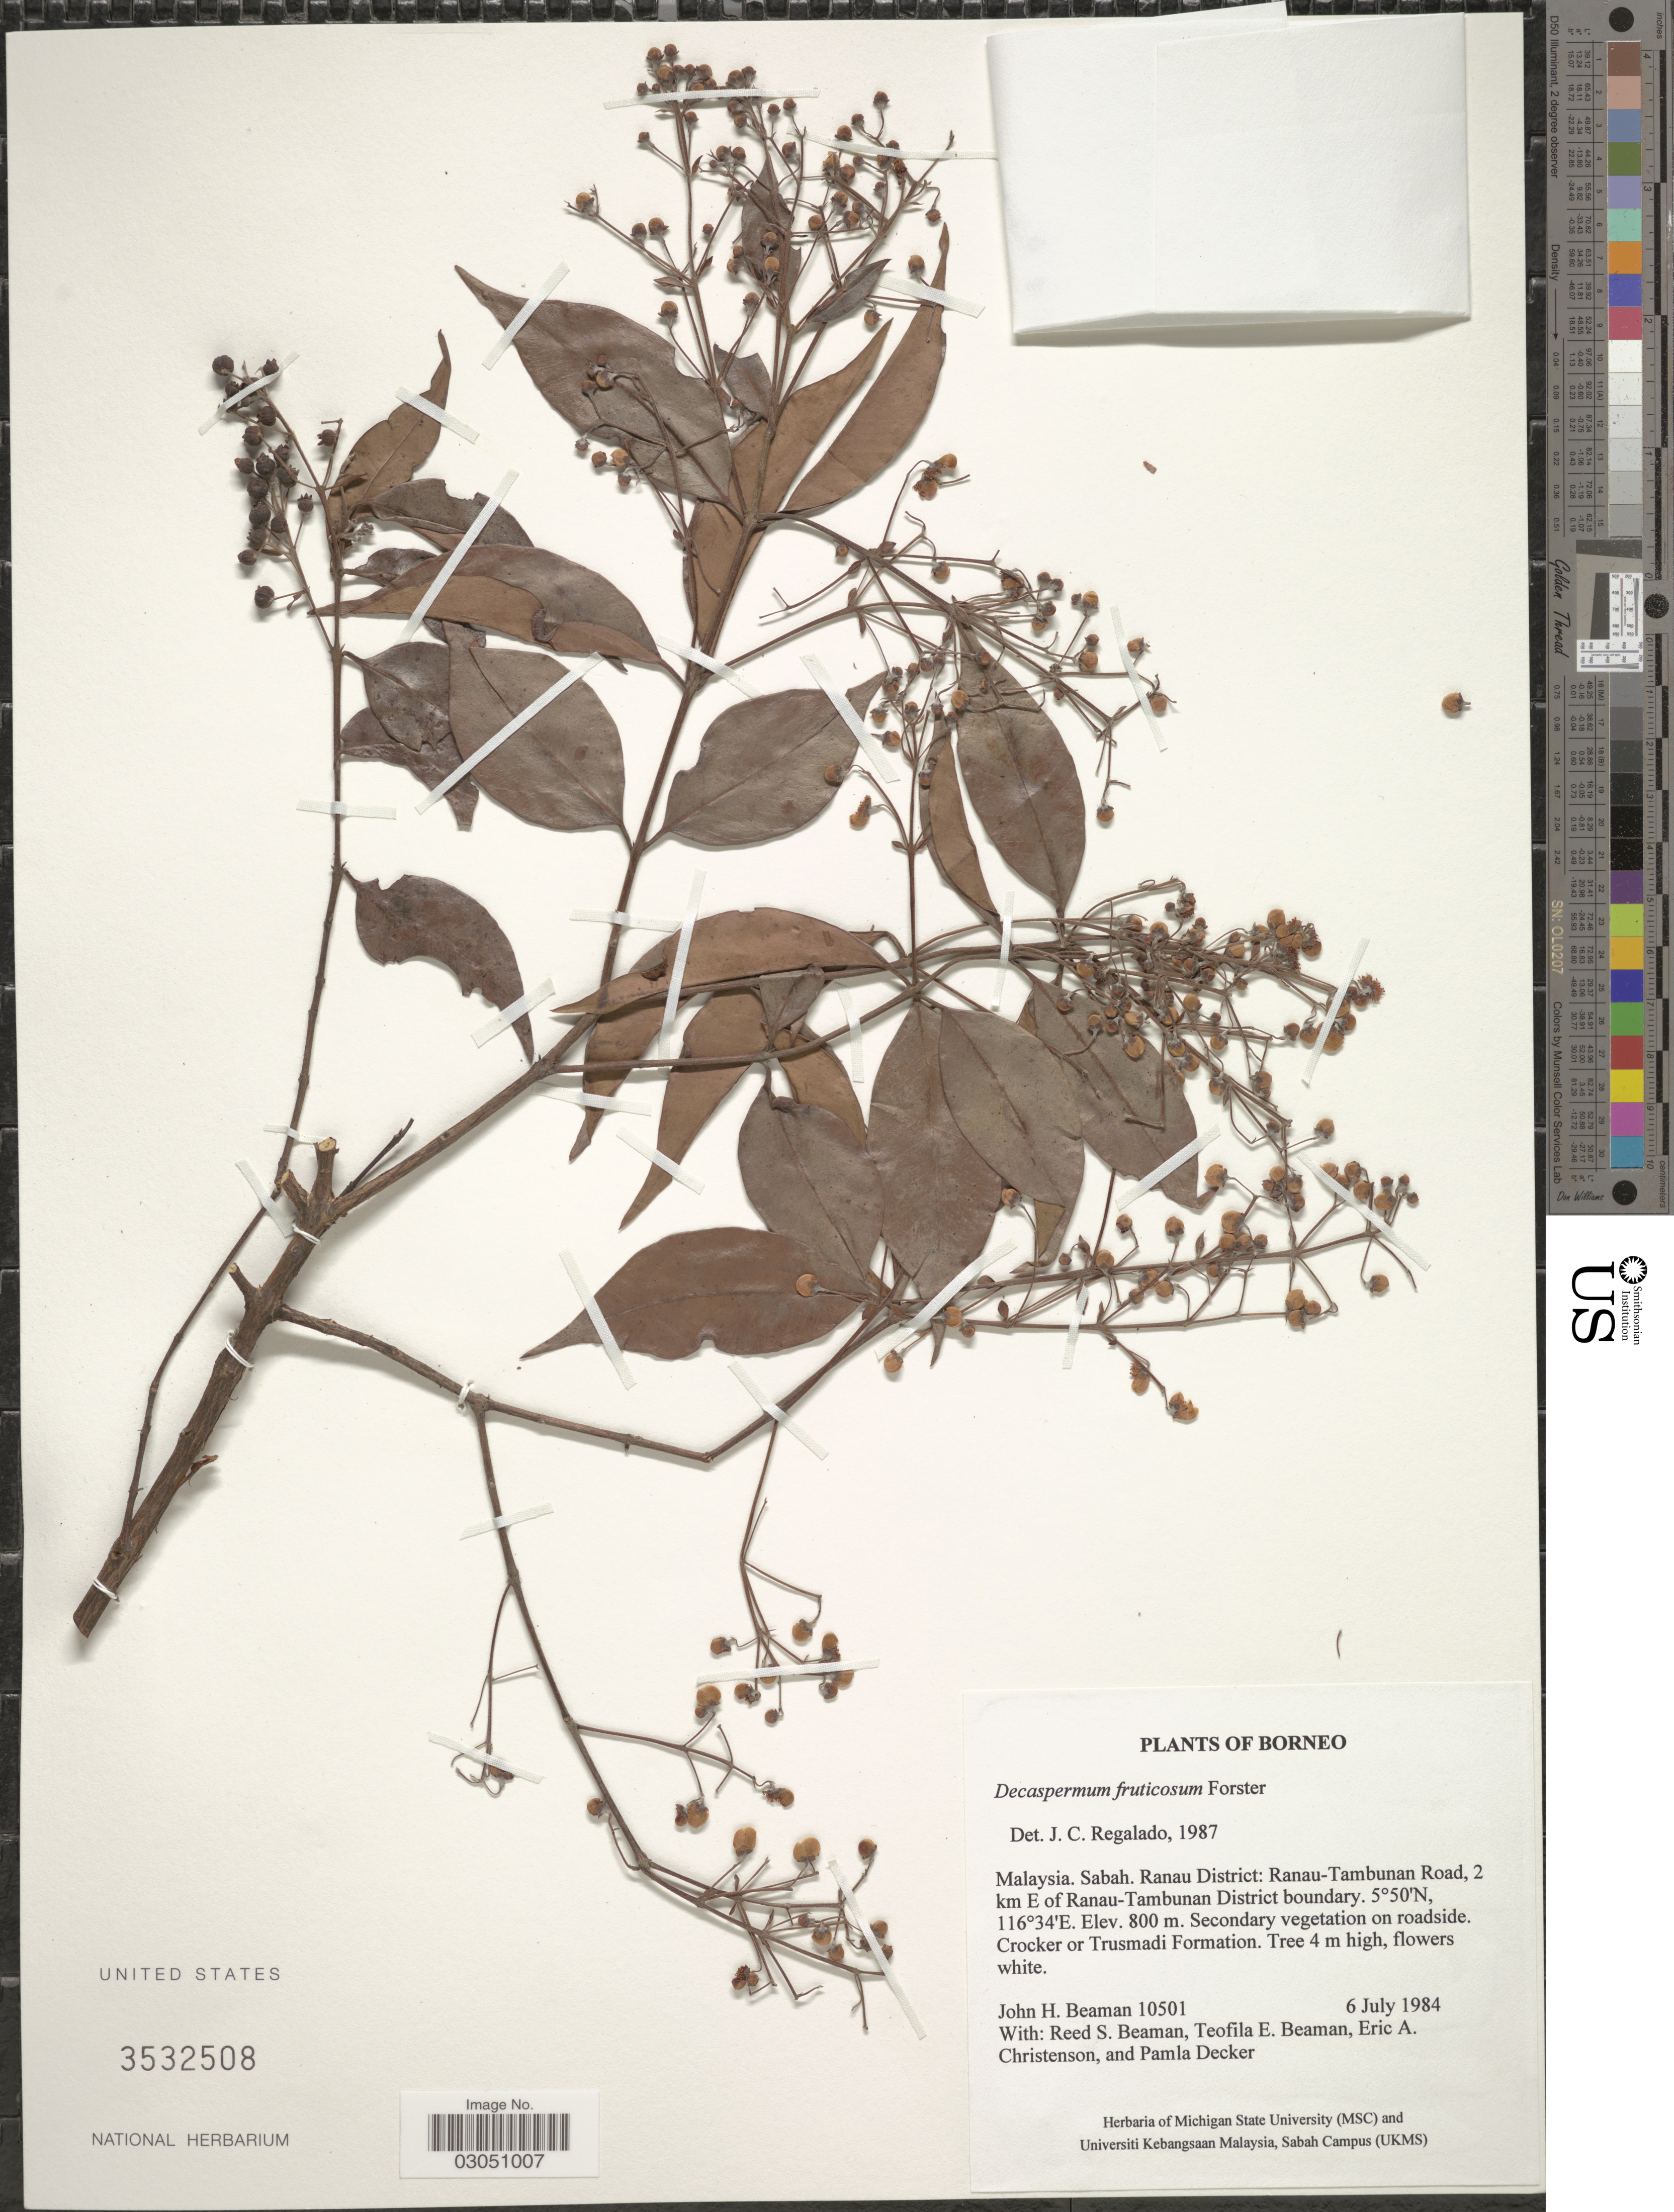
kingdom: Plantae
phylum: Tracheophyta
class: Magnoliopsida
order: Myrtales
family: Myrtaceae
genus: Decaspermum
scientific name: Decaspermum fruticosum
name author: J.R. Forst. & G. Forst.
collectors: J. H. Beaman, R. S. Beaman, T. E. Beaman, E. A. Christenson & P. Decker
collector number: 10501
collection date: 1984-07-06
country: Malaysia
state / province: Sabah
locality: Borneo. Ranau District: Ranau-Tambunan Road, 2 km E of Ranau-Tambunan District boundary. Crocker or Trusmadi Formation.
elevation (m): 800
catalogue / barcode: US 3532508